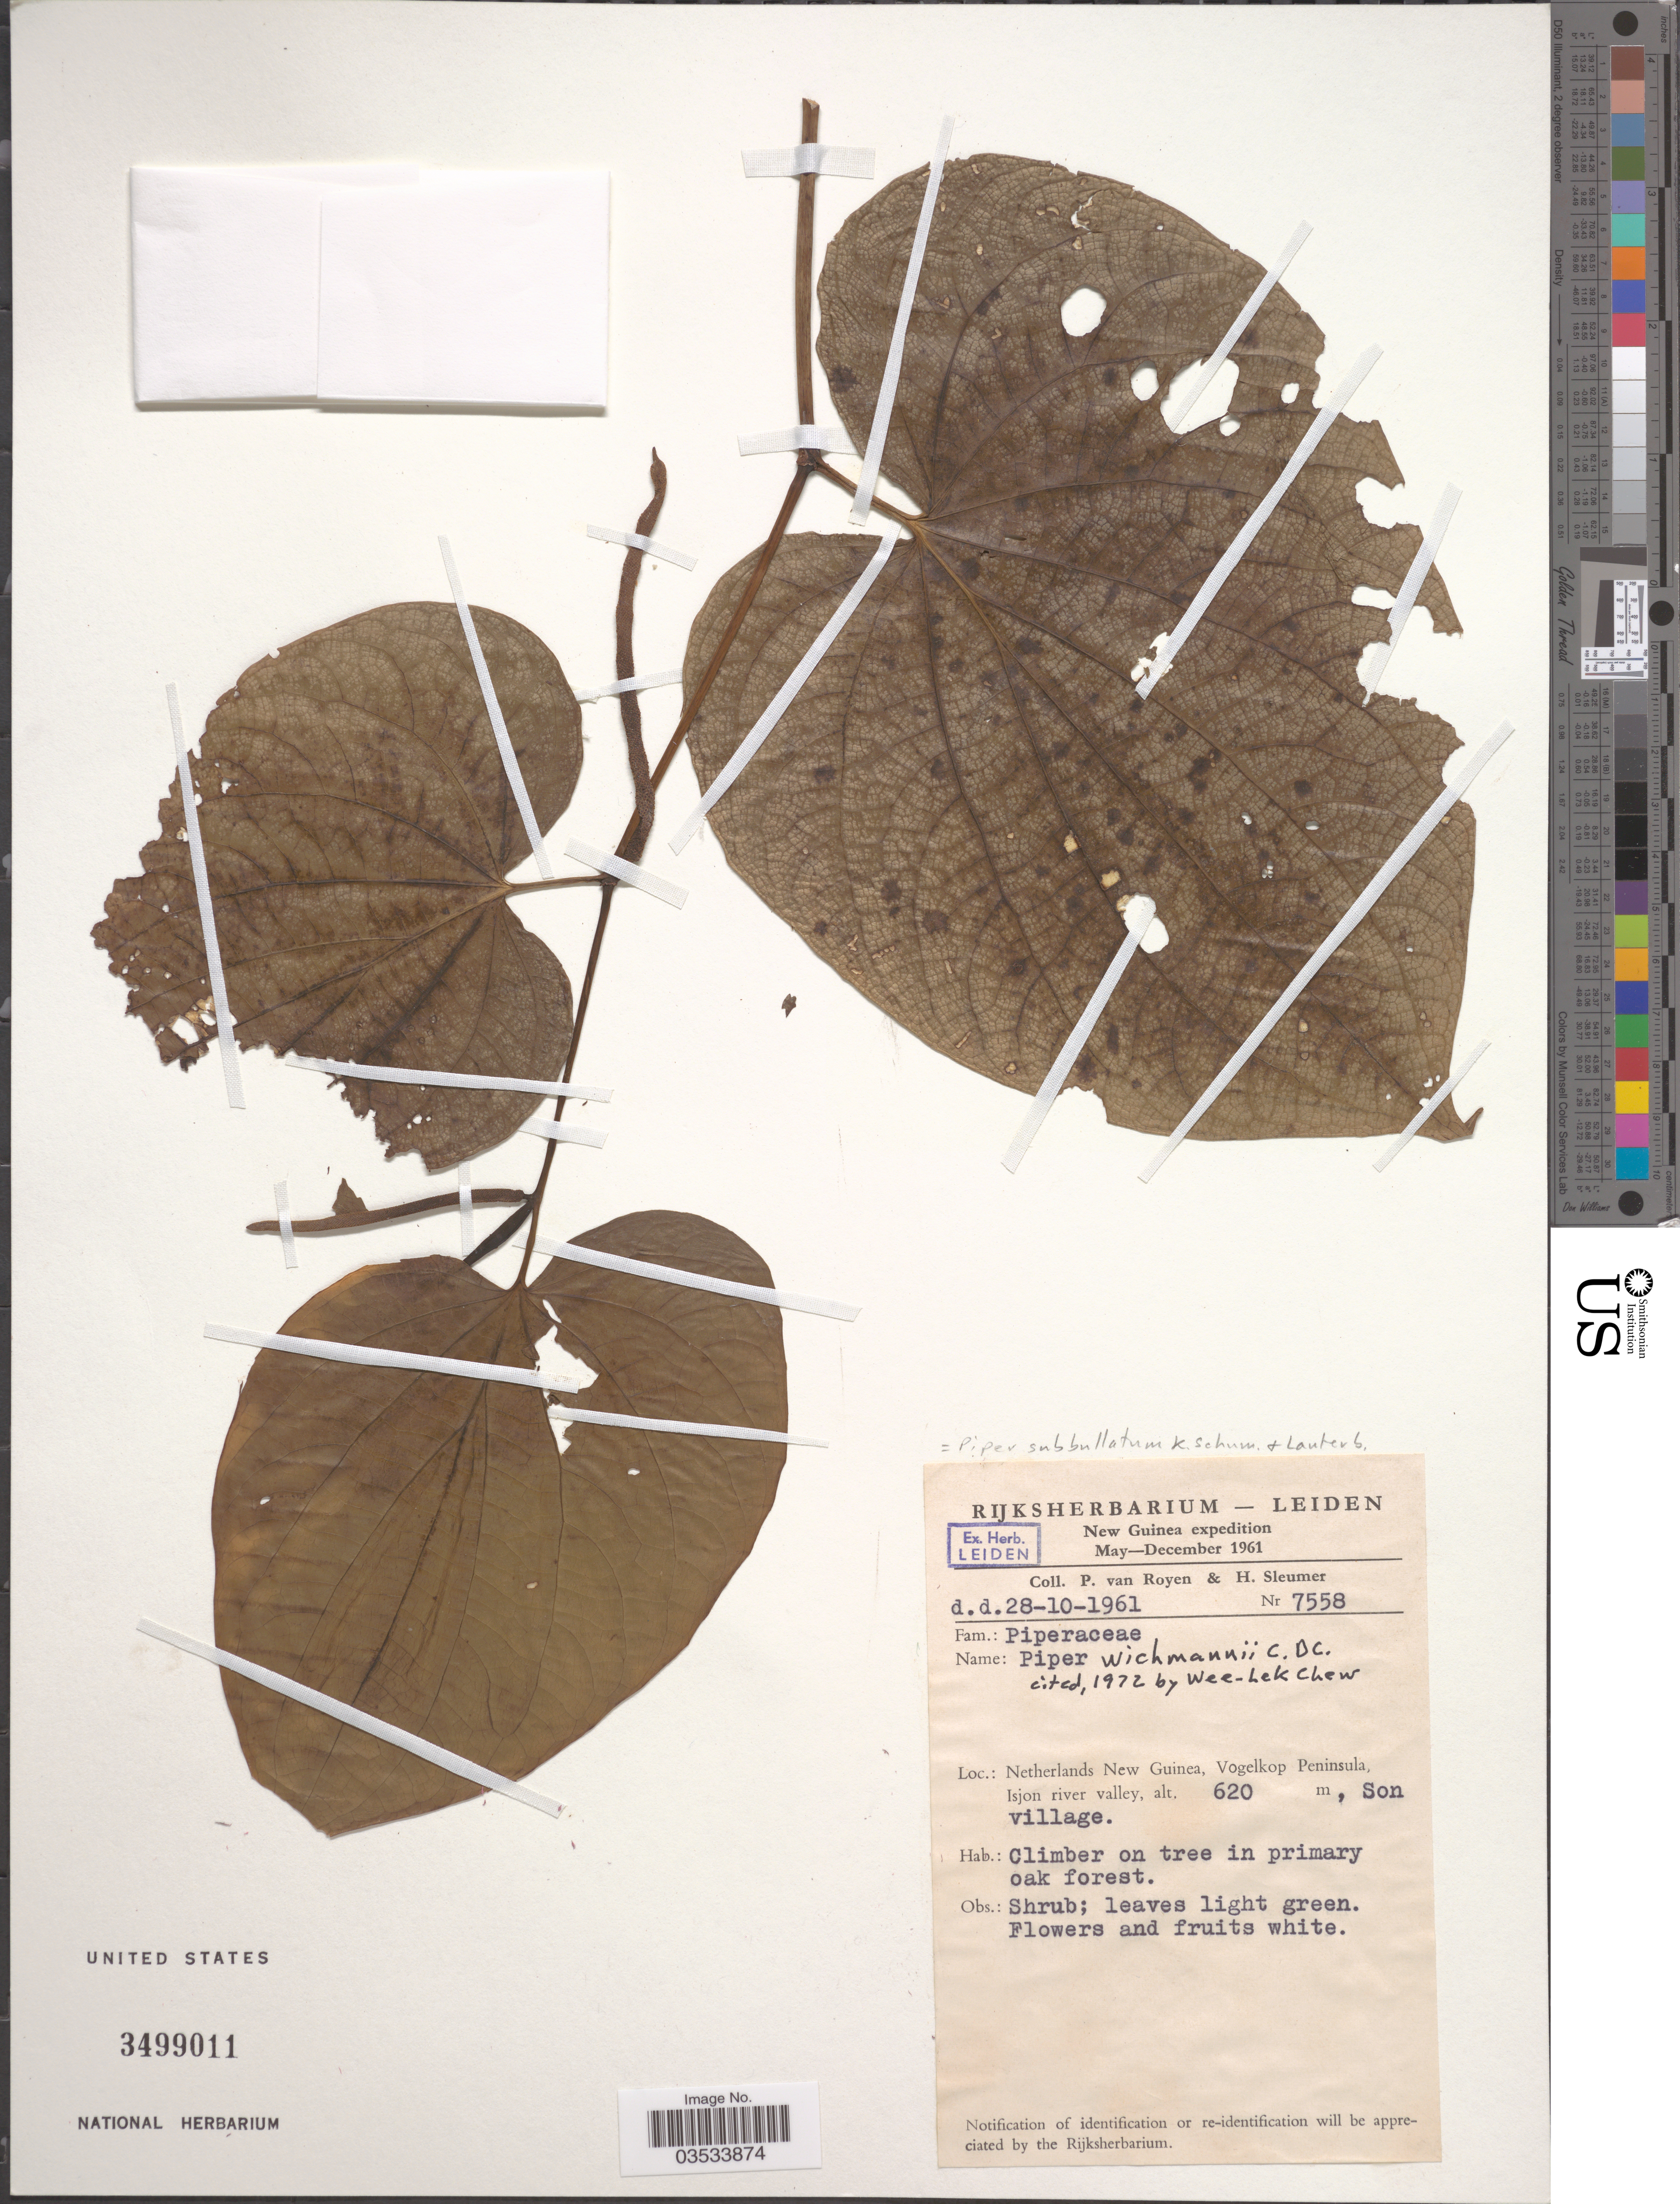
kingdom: Plantae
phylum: Tracheophyta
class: Magnoliopsida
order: Piperales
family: Piperaceae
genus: Piper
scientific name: Piper subbullatum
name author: K. Schum. & Lauterb.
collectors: P. van Royen & H. O. Sleumer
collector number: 7558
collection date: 1961-10-28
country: Indonesia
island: New Guinea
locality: New Guinea. Netherlands New Guinea, Vogelkop Peninsula, Isjon river valley. Son village.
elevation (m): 620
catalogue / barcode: US 3499011